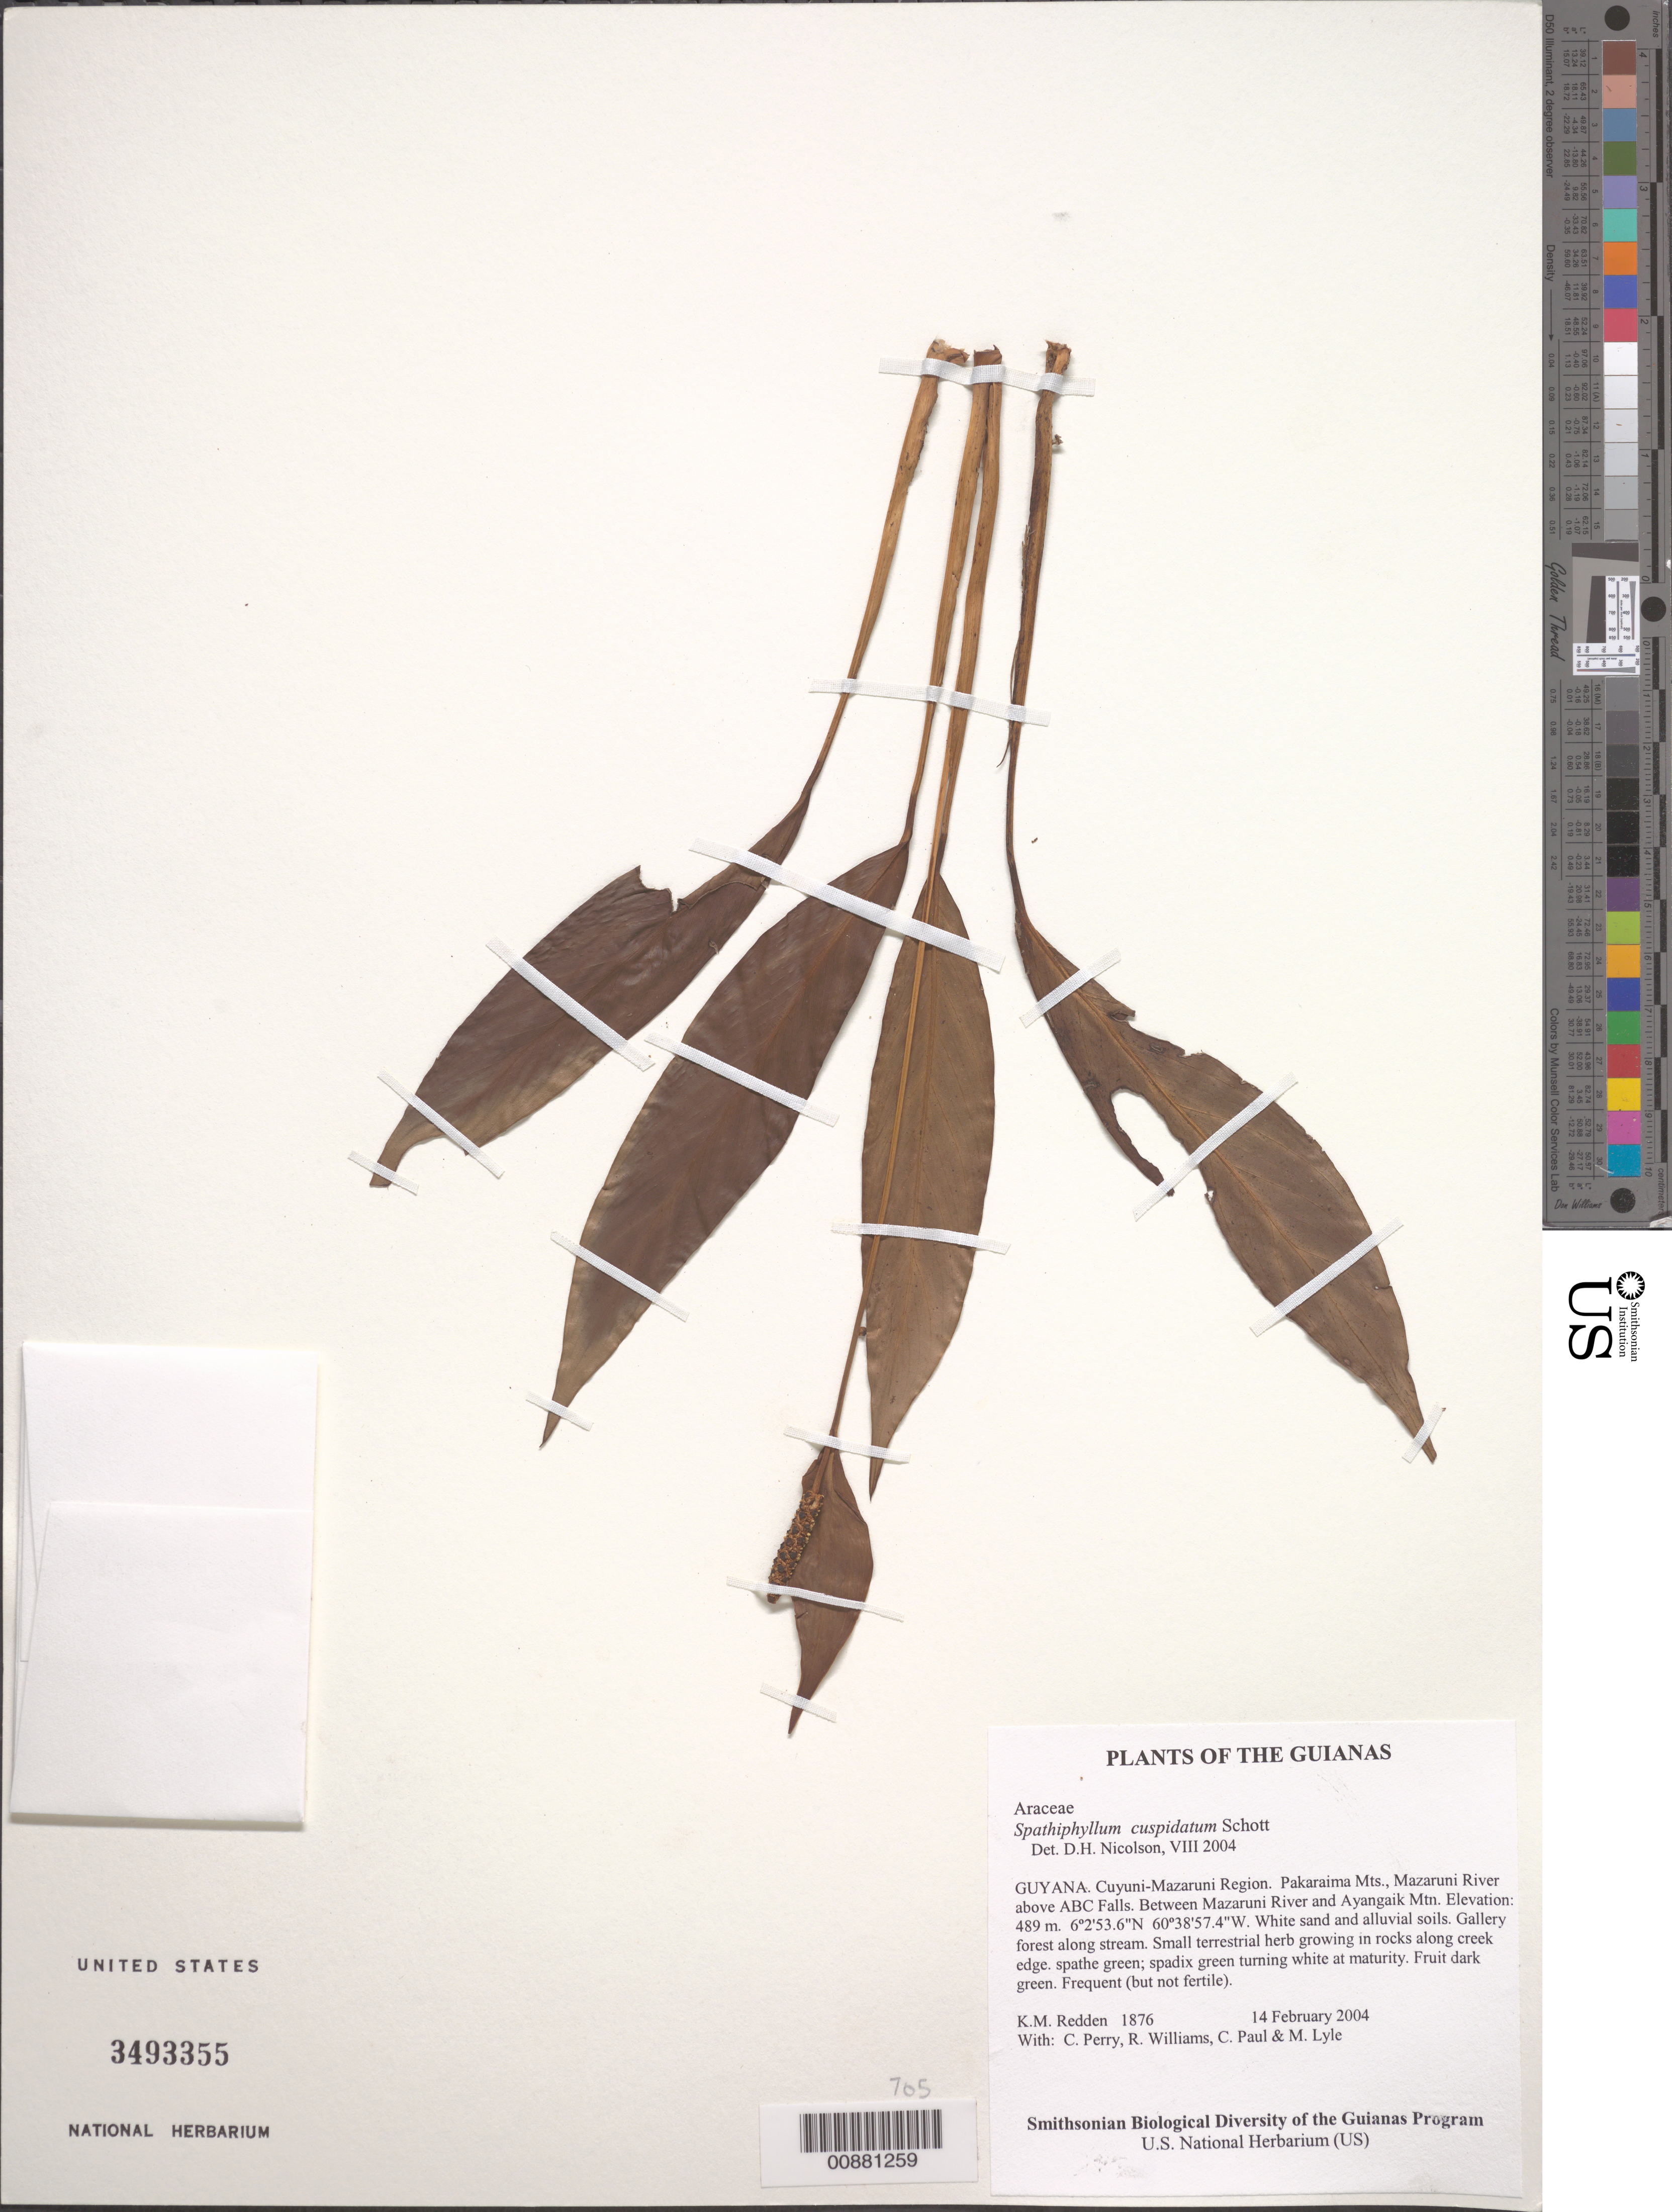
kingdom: Plantae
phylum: Tracheophyta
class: Liliopsida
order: Alismatales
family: Araceae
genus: Spathiphyllum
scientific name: Spathiphyllum cuspidatum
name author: Schott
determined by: Nicolson, Dan H.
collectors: K. M. Redden, C. Perry, R. Williams, C. Paul & M. Lyle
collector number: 1876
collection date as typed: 14 February 2004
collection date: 2004-02-14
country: Guyana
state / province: Cuyuni-Mazaruni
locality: Pakaraima Mts., Mazaruni River above ABC Falls. Between Mazaruni River and Ayangaik Mtn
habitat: White sand and alluvial soils. Gallery forest along stream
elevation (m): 489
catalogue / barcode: US 3493355